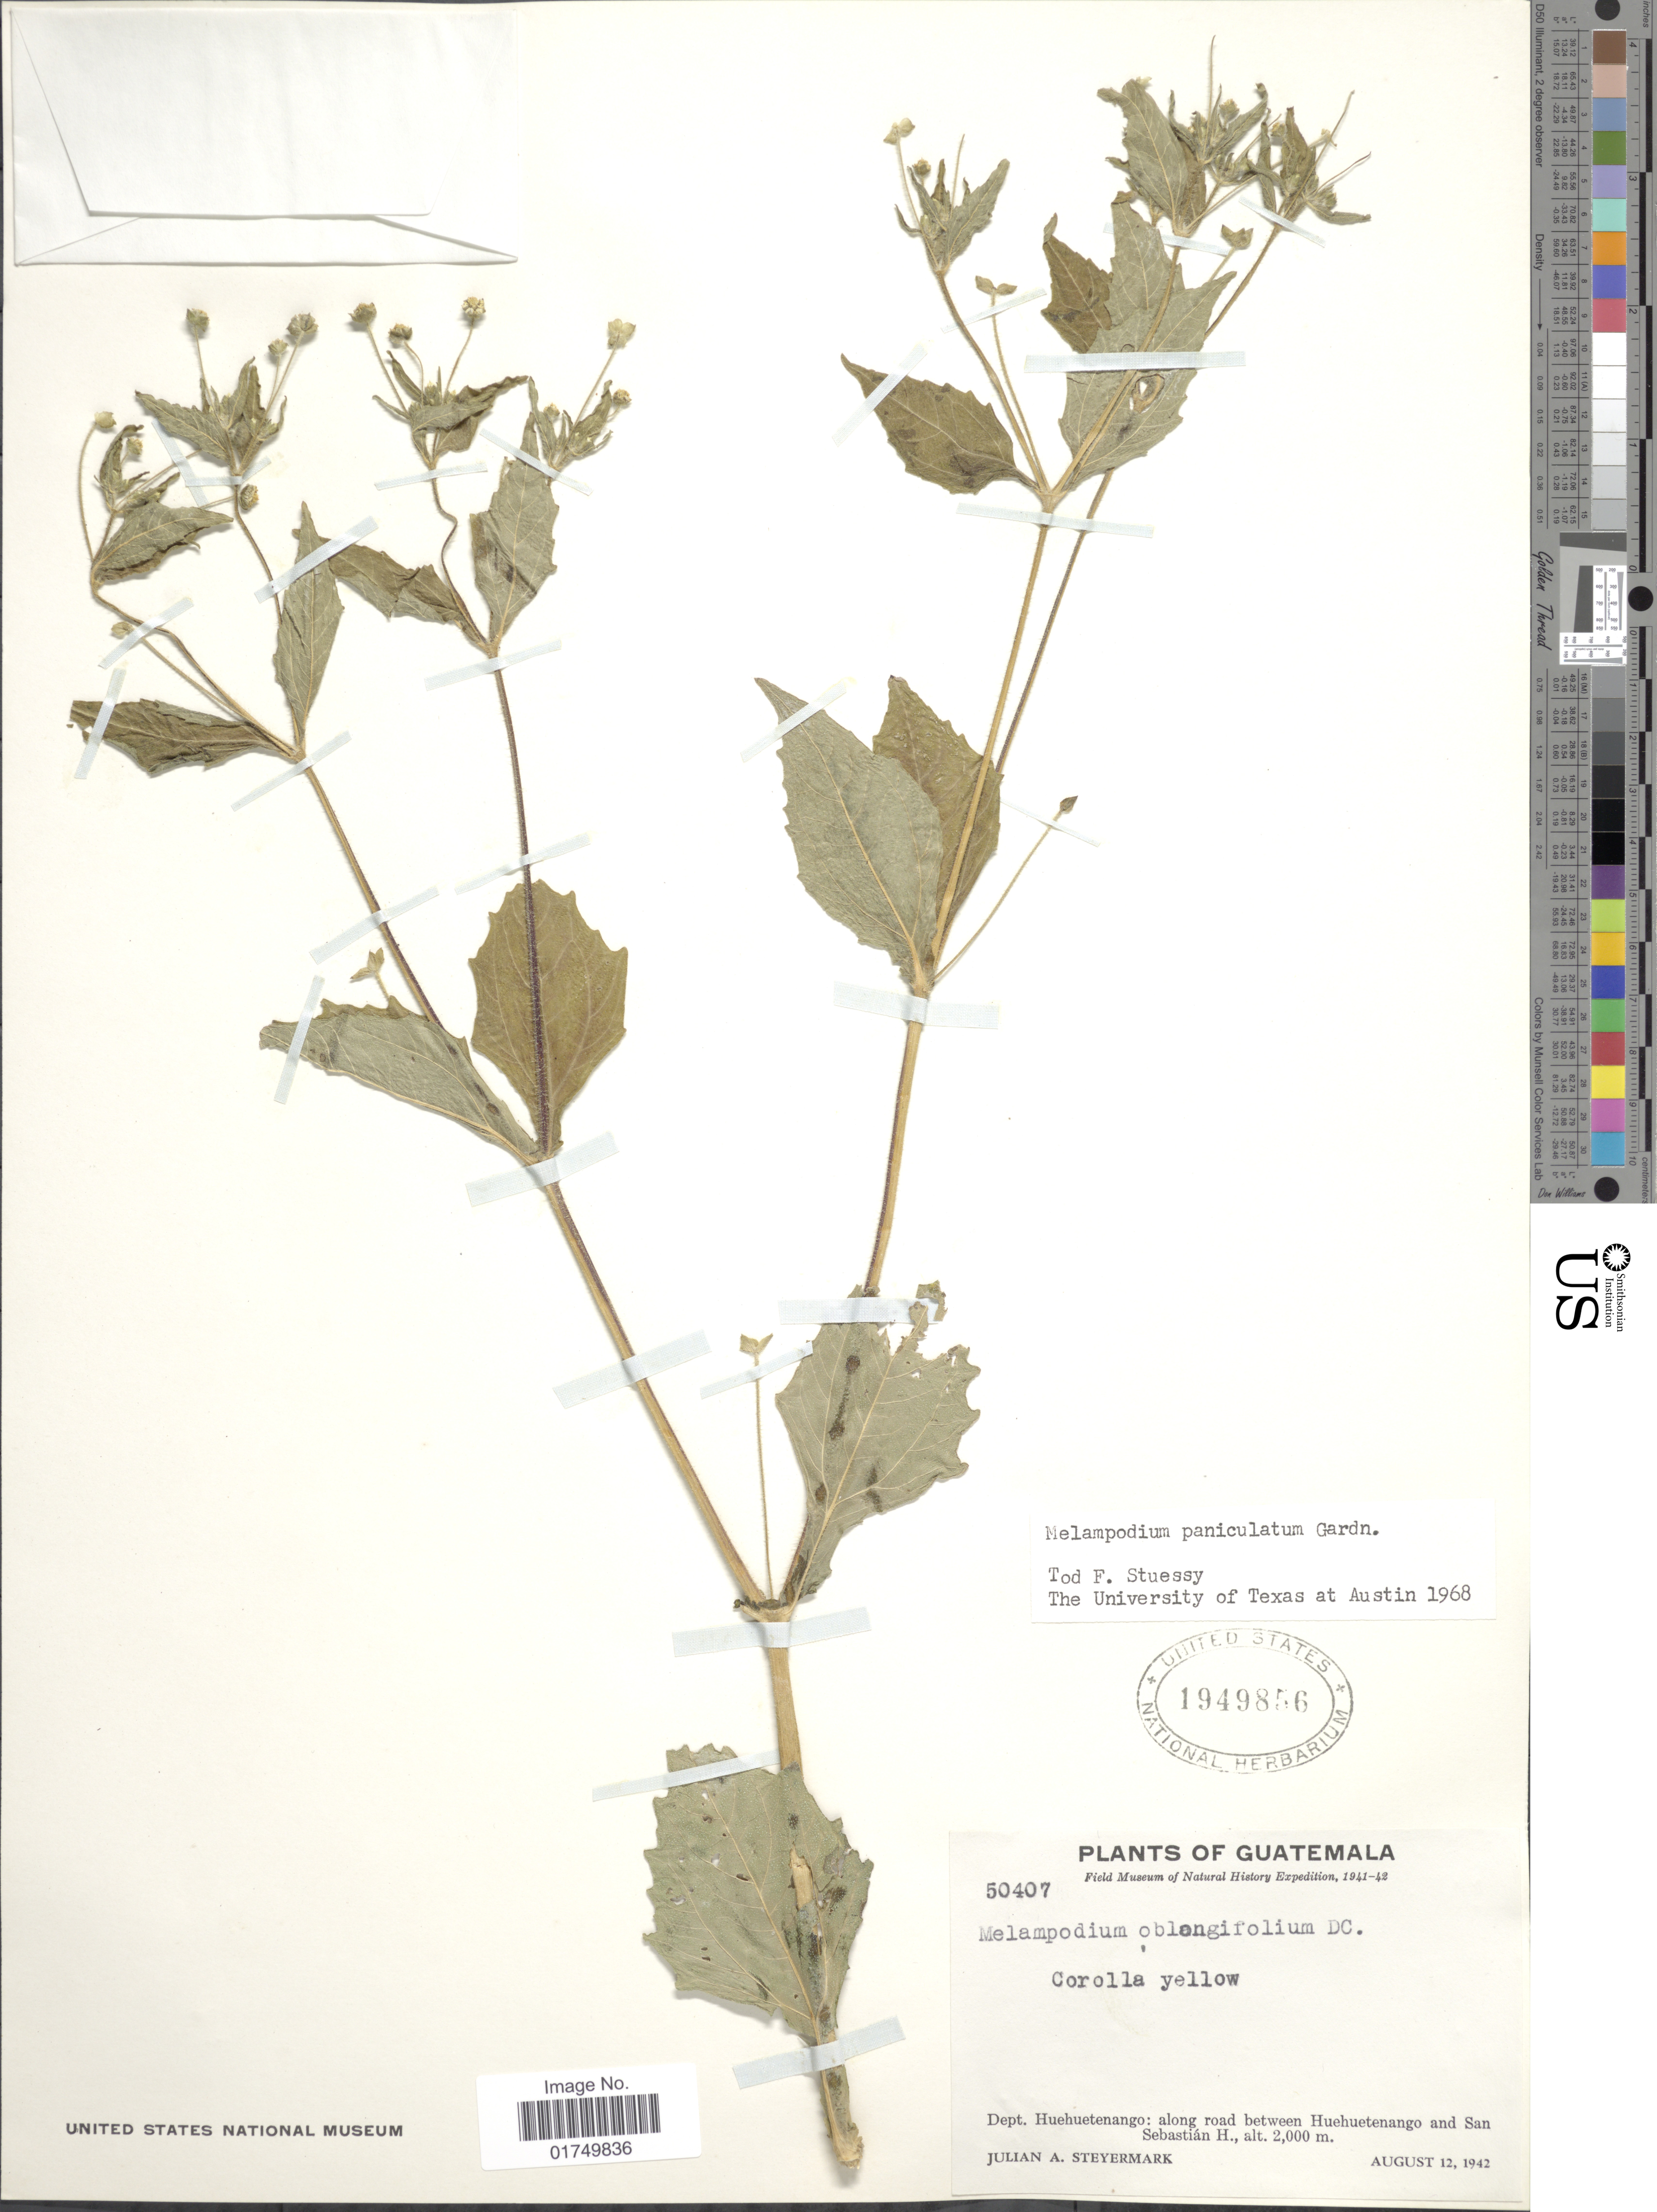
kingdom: Plantae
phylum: Tracheophyta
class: Magnoliopsida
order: Asterales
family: Asteraceae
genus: Melampodium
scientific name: Melampodium paniculatum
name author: Gardner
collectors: J. Steyermark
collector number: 50407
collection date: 1942-08-12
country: Guatemala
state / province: Huehuetenango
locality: Along road between Huehuetenango and San Sebastián H.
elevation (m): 2000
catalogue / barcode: US 1949856